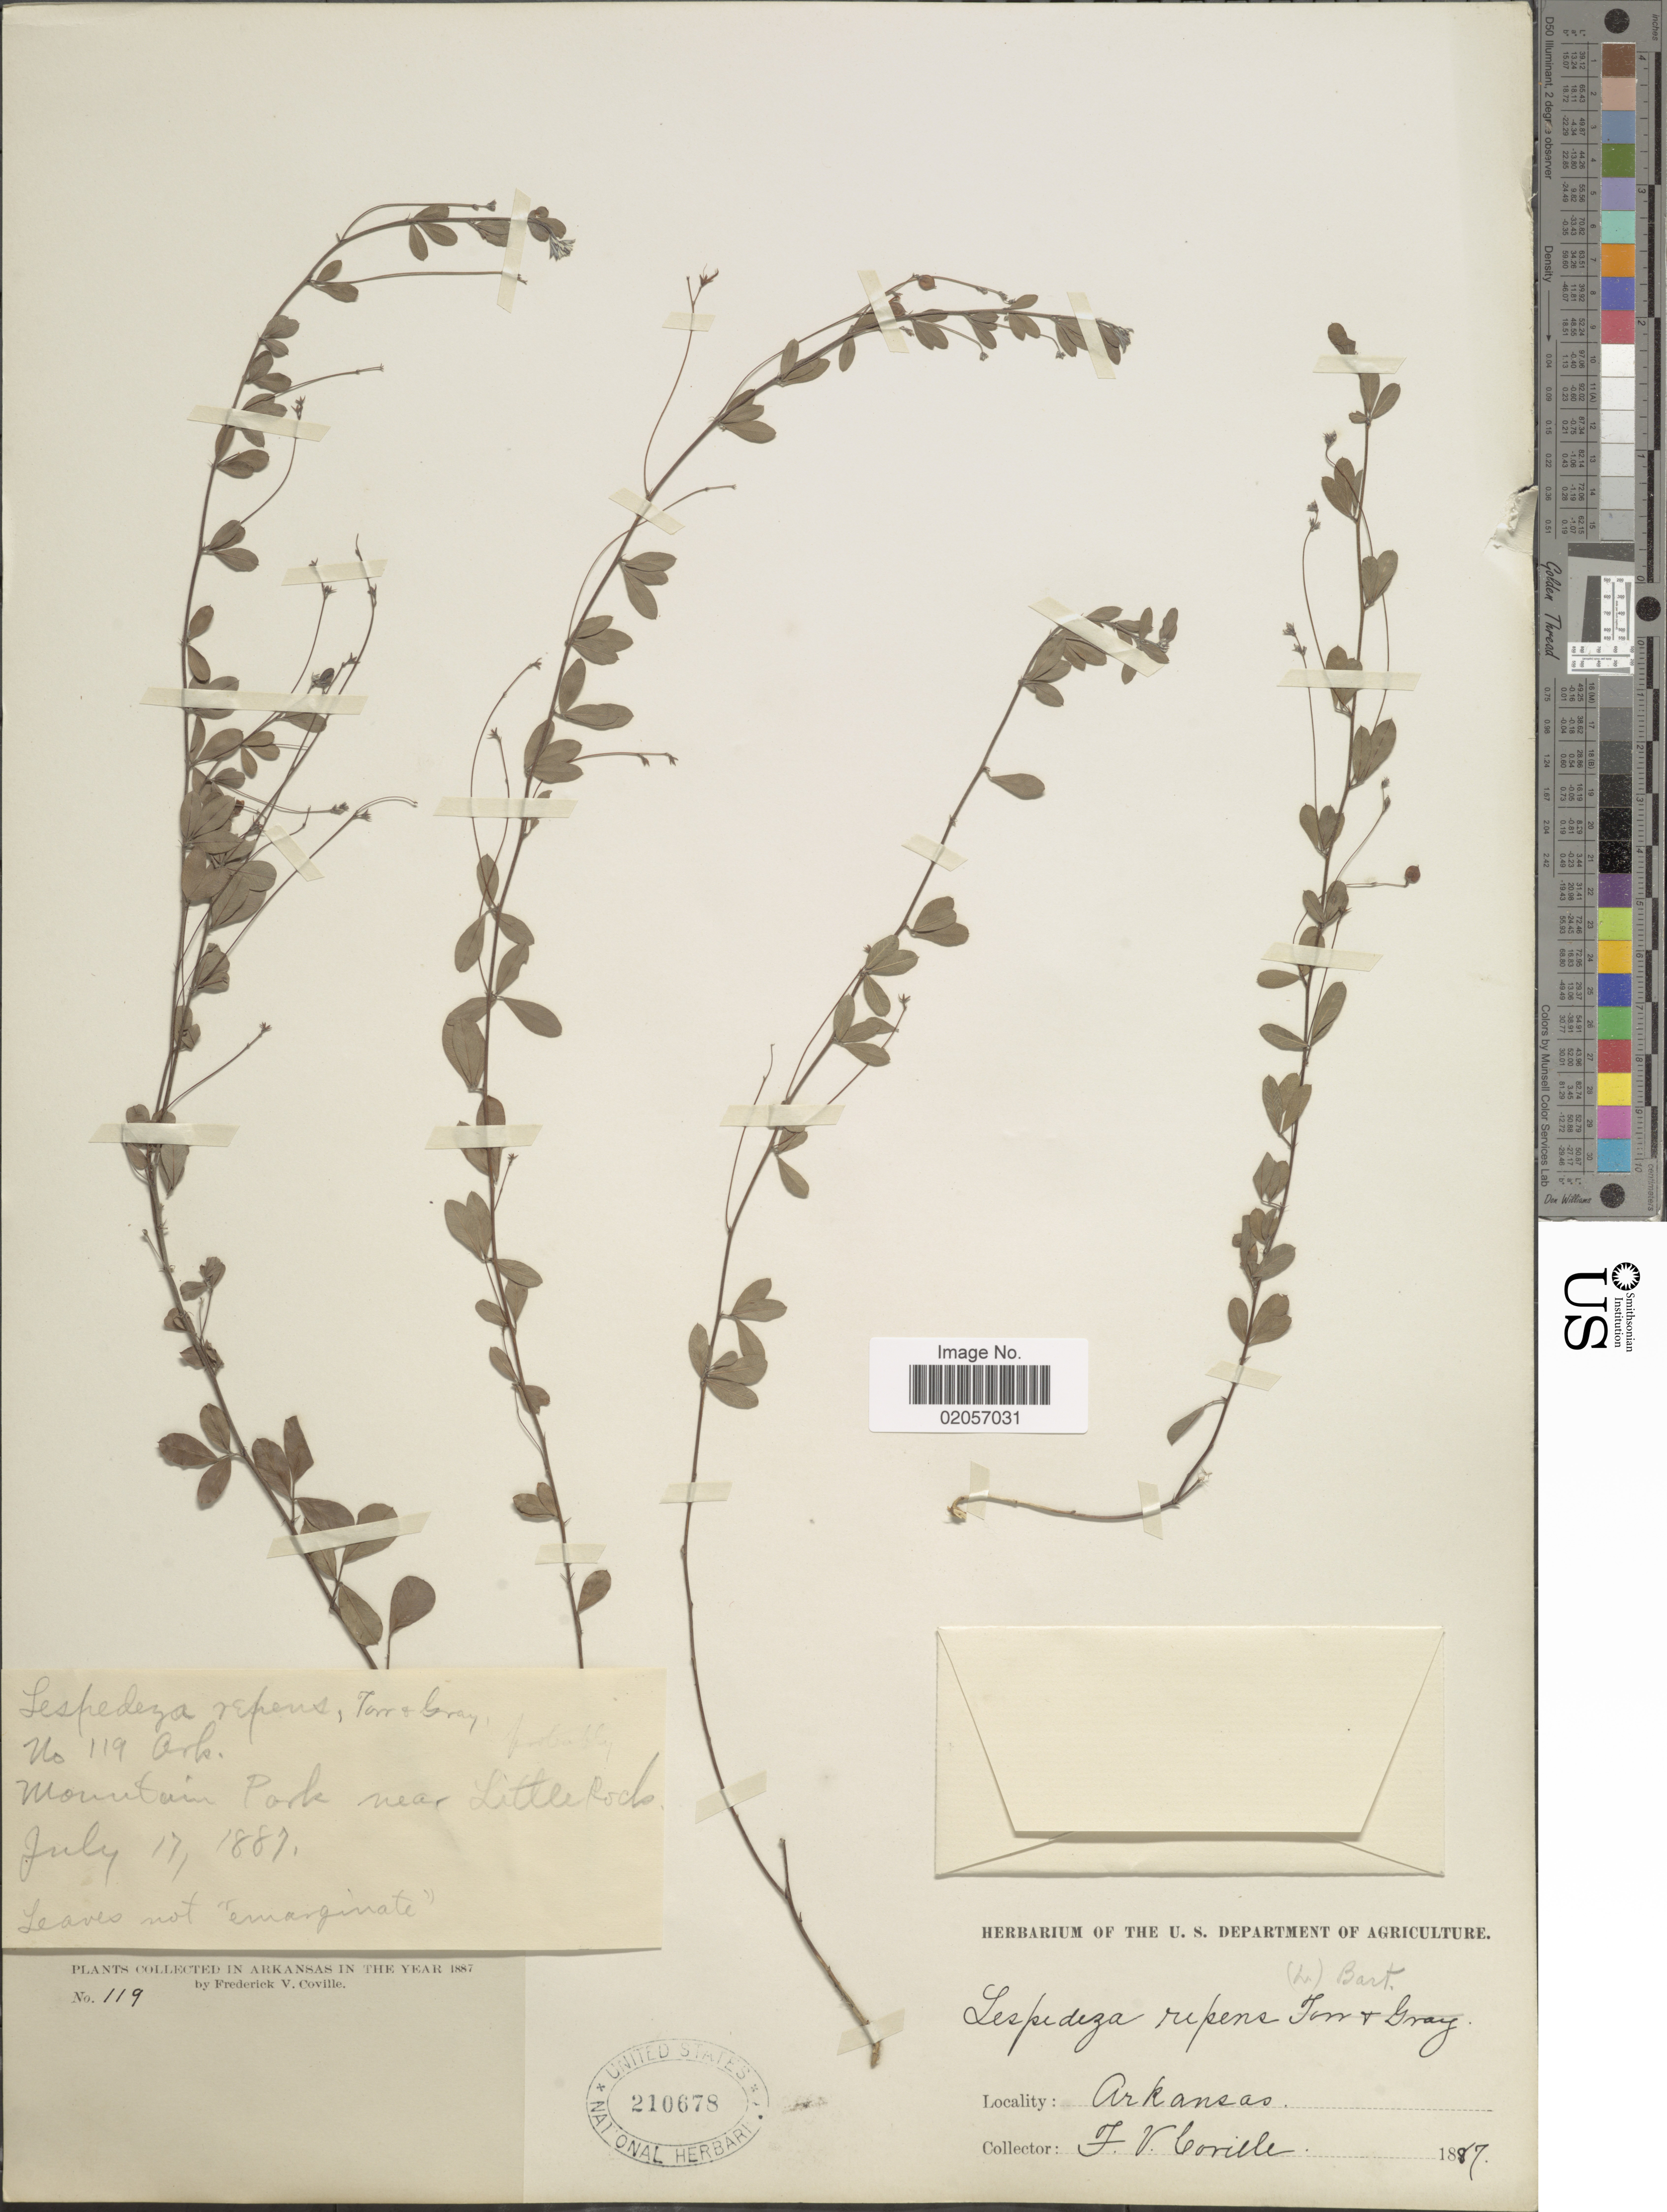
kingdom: Plantae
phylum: Tracheophyta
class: Magnoliopsida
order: Fabales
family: Fabaceae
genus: Lespedeza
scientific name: Lespedeza repens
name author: (L.) W.P.C. Barton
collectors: F. V. Coville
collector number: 119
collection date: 1887-07-17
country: United States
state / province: Arkansas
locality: Mountain Park near Little Rock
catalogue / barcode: US 210678